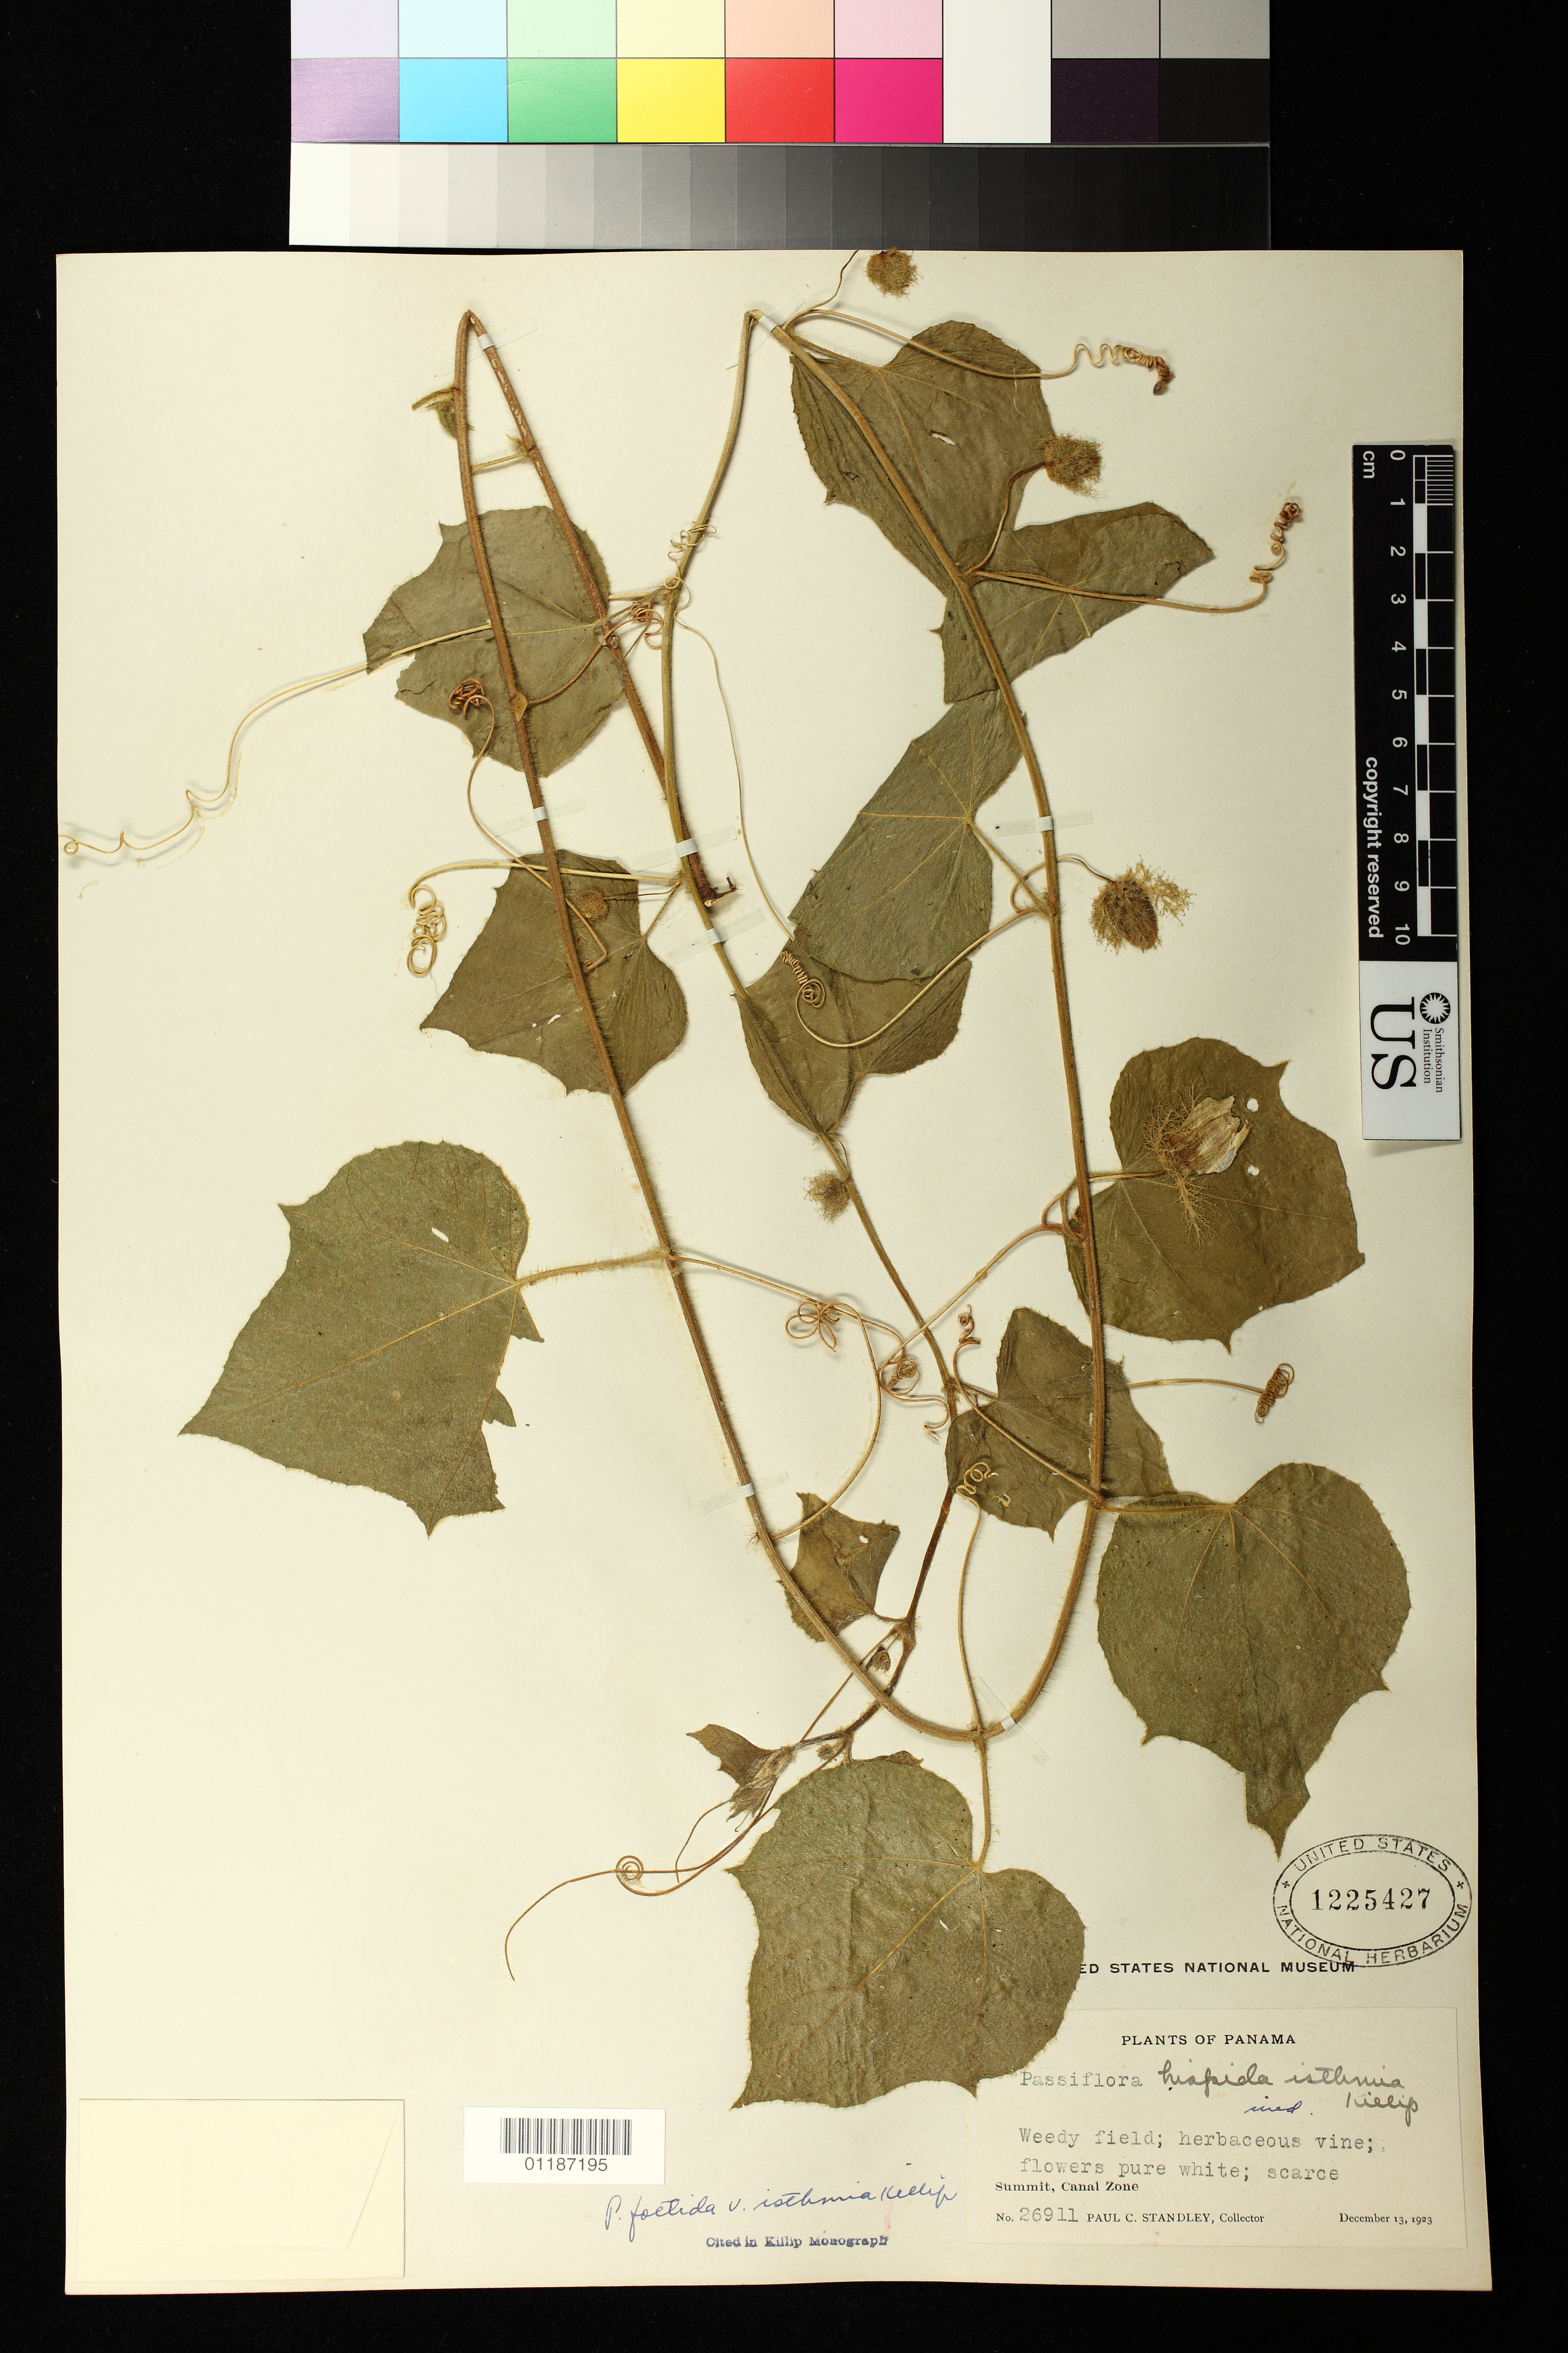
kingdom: Plantae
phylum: Tracheophyta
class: Magnoliopsida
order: Malpighiales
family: Passifloraceae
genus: Passiflora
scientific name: Passiflora foetida var. isthmia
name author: Killip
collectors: P. C. Standley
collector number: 26911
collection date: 1923-12-13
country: Panama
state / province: Panamá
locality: Weedy field, Summit, Canal Zone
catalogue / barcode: US 1225427